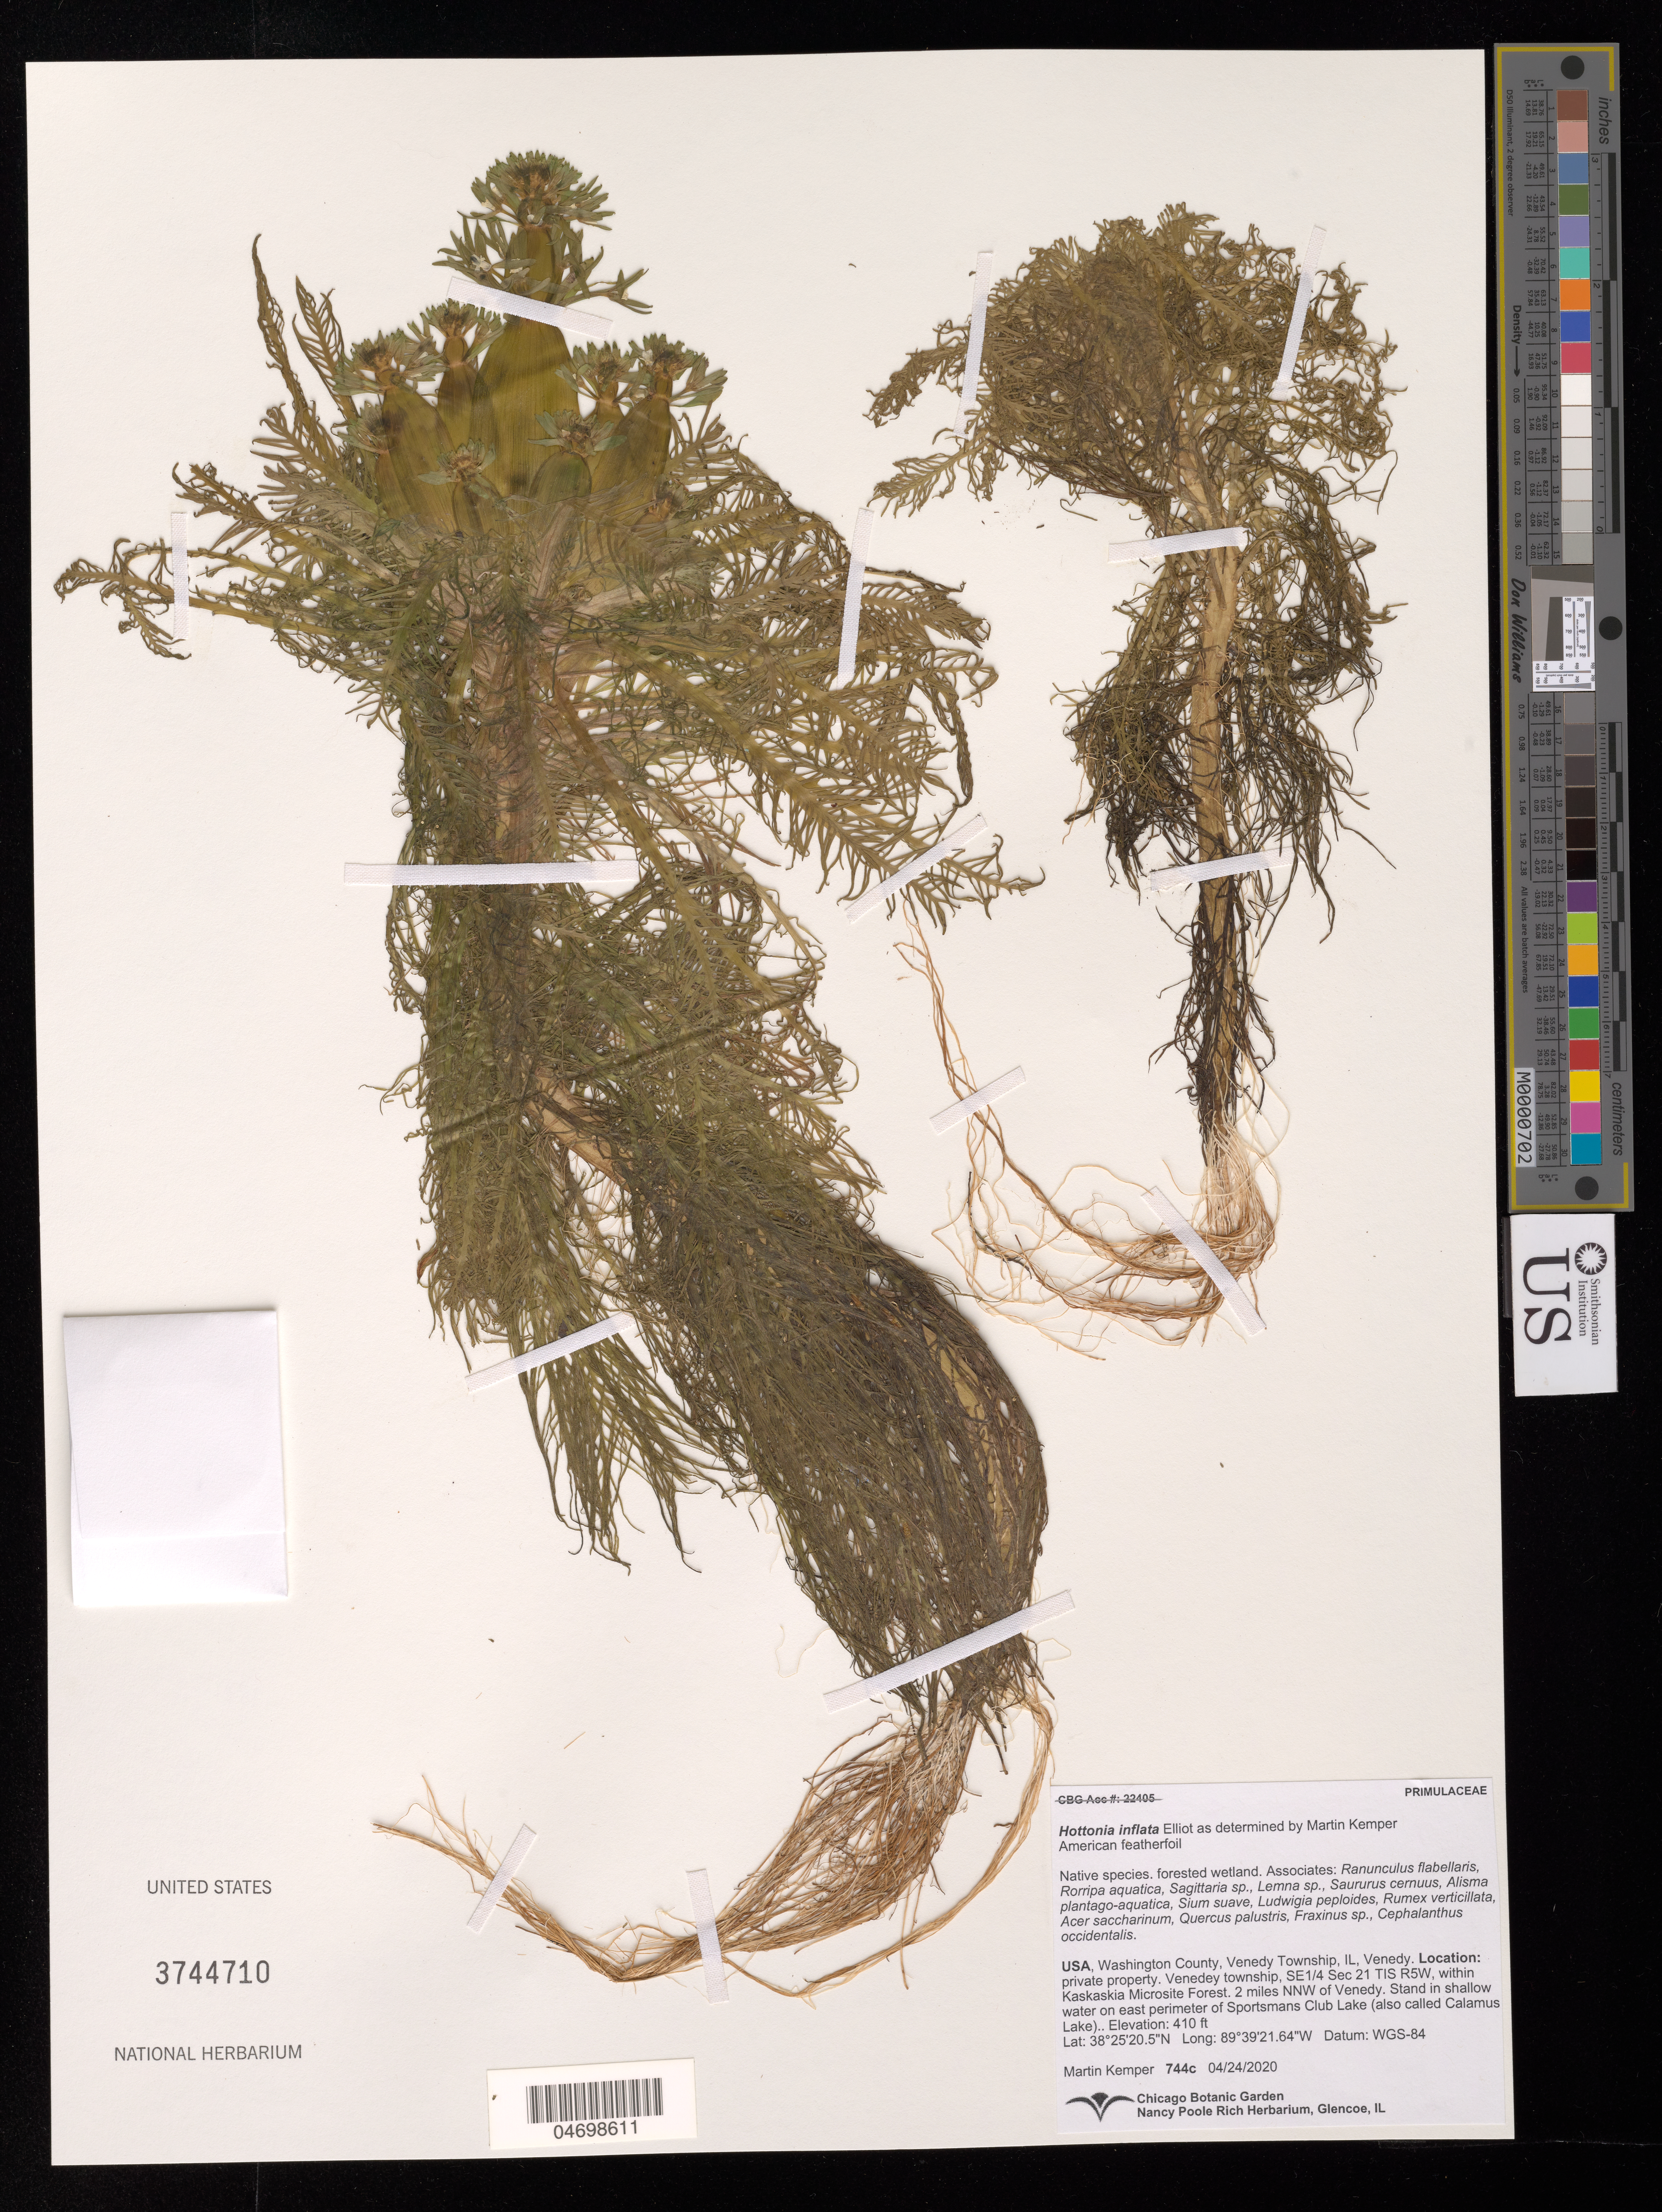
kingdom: Plantae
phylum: Tracheophyta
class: Magnoliopsida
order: Ericales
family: Primulaceae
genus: Hottonia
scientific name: Hottonia inflata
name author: Elliott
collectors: M. Kemper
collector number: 744 c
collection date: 2020-04-24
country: United States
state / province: Illinois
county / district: Washington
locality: Venedy Township, SE1/4 Sec 21 TIS R5W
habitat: Forested wetland. With Sagittaria sp., Lemna sp., Sium suave, Fraxinus sp., etc.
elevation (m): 125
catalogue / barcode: US 3744710